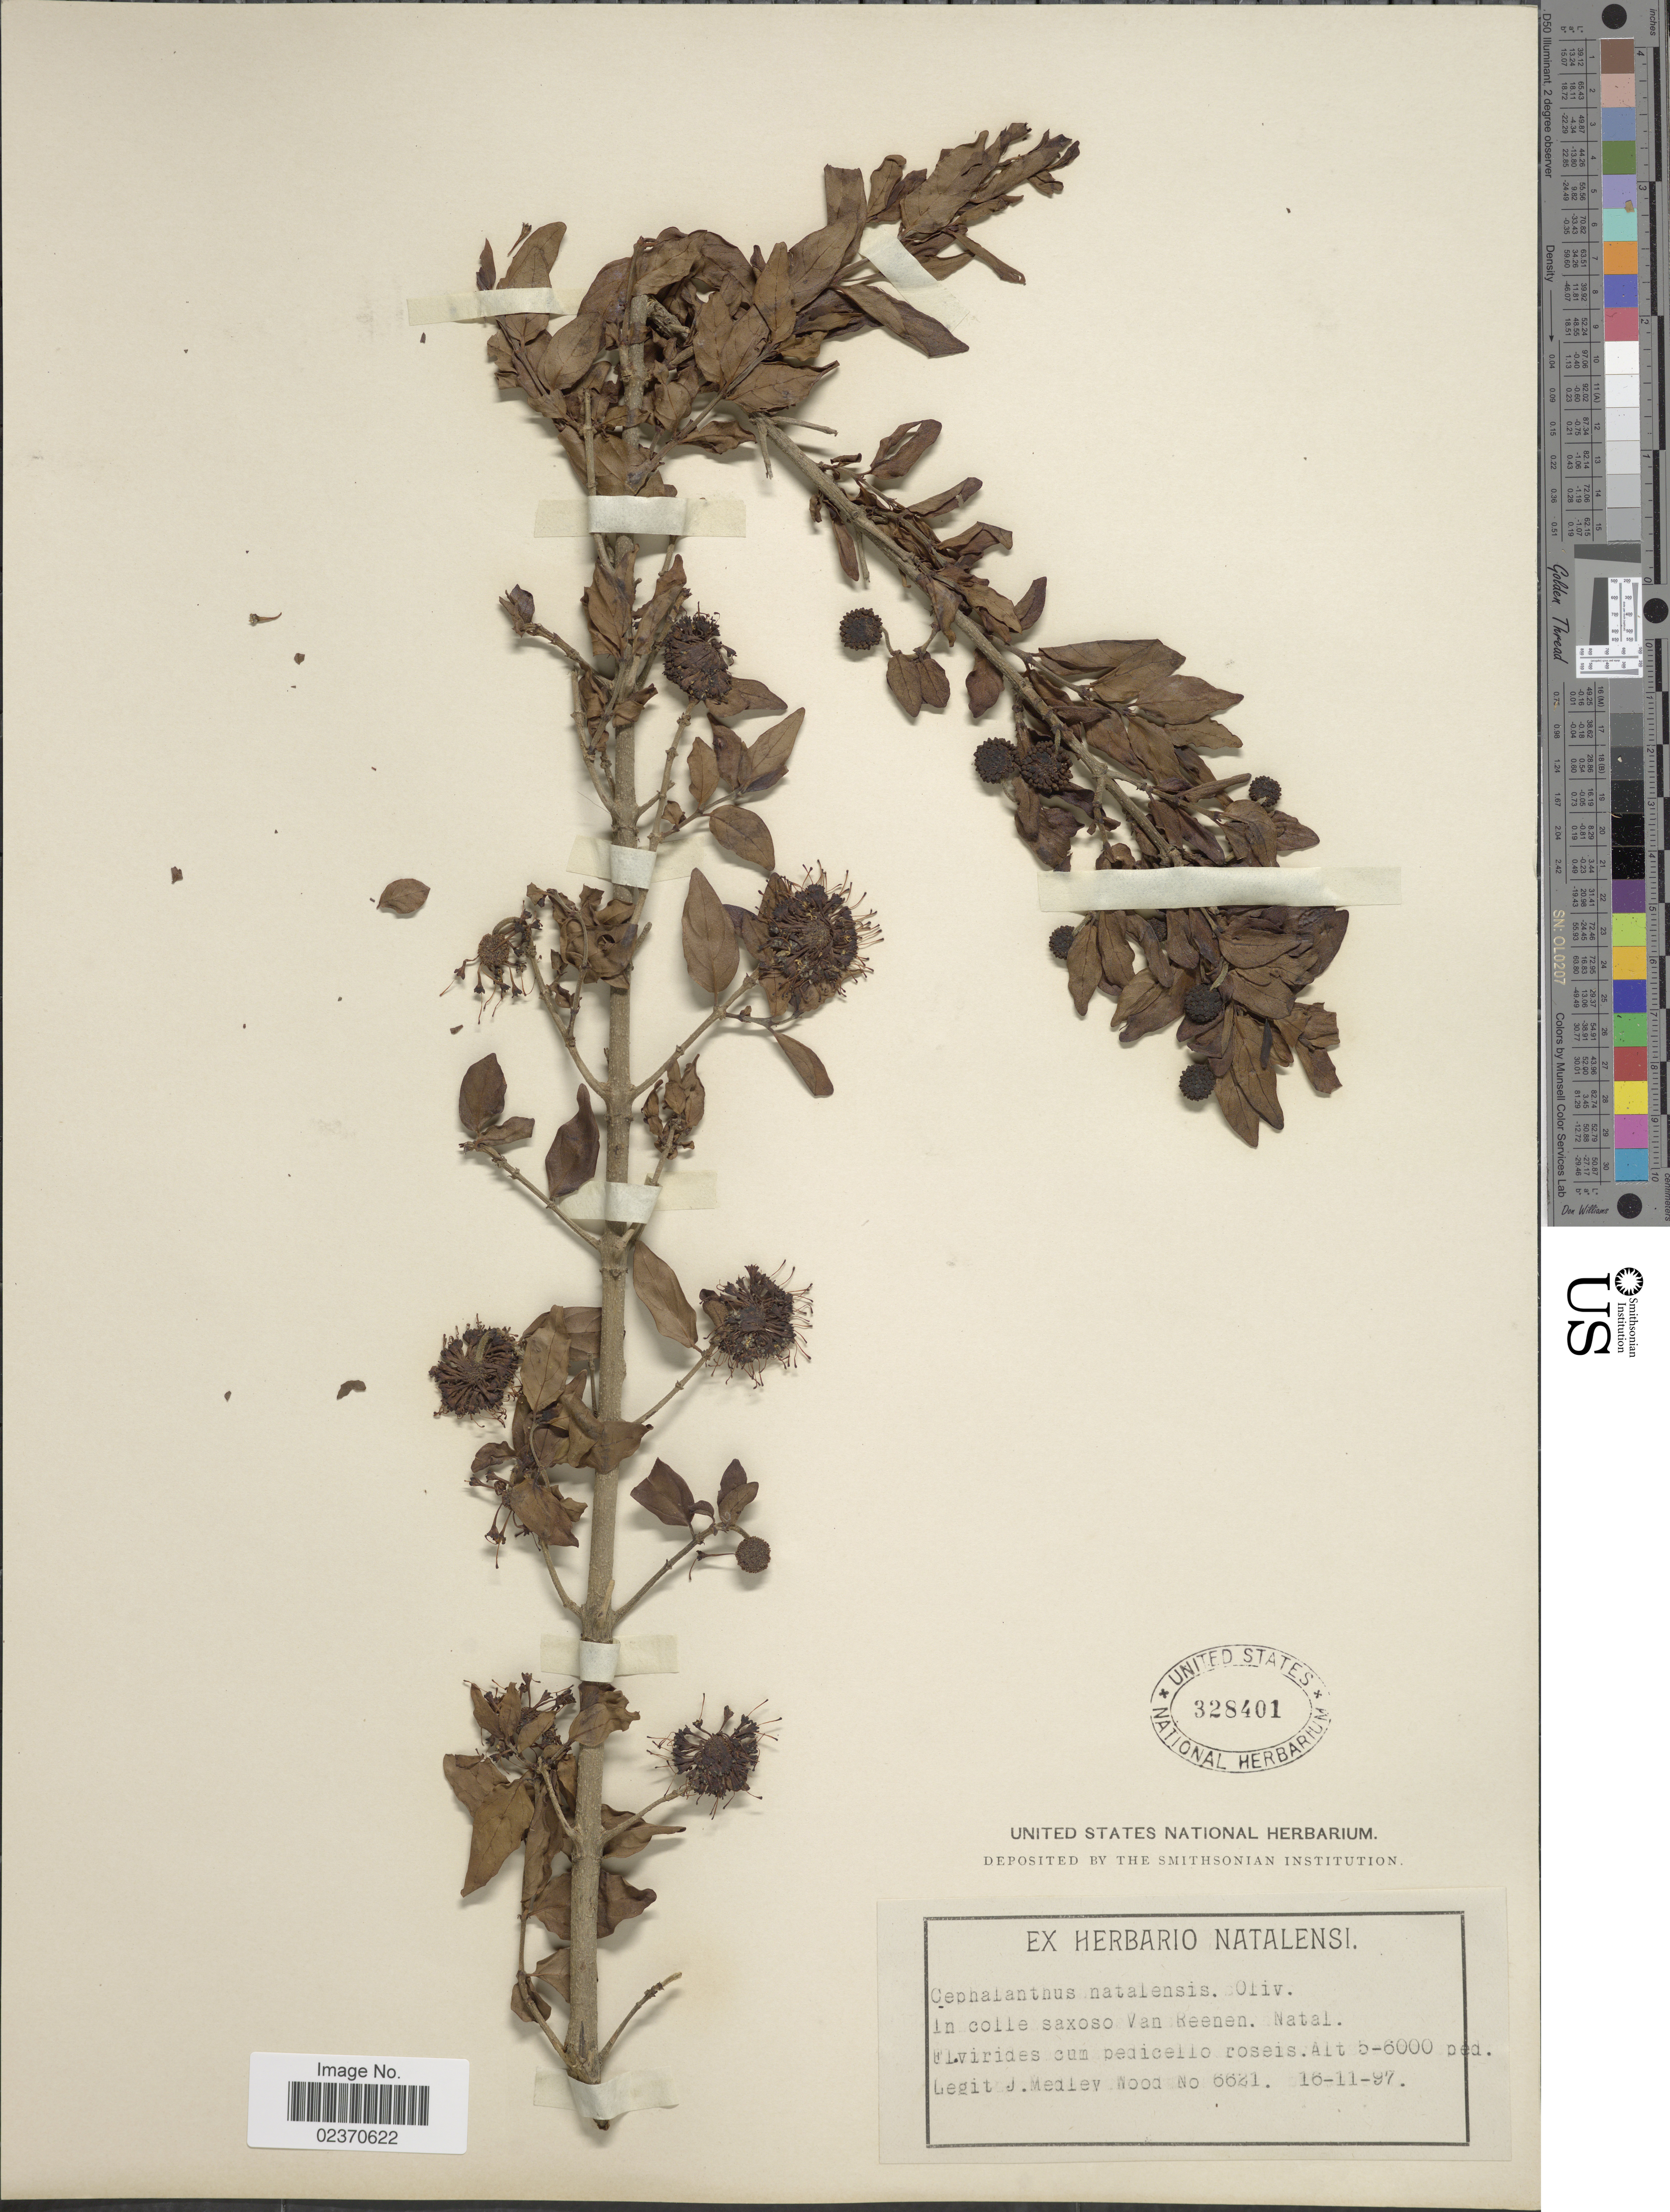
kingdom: Plantae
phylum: Tracheophyta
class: Magnoliopsida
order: Gentianales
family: Rubiaceae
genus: Cephalanthus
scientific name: Cephalanthus natalensis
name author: Oliv.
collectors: J. Medley Wood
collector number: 6621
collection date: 1897-11-16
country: South Africa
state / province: KwaZulu-Natal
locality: In colle saxoso Van Reenen, Natal.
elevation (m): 1524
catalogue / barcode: US 328401